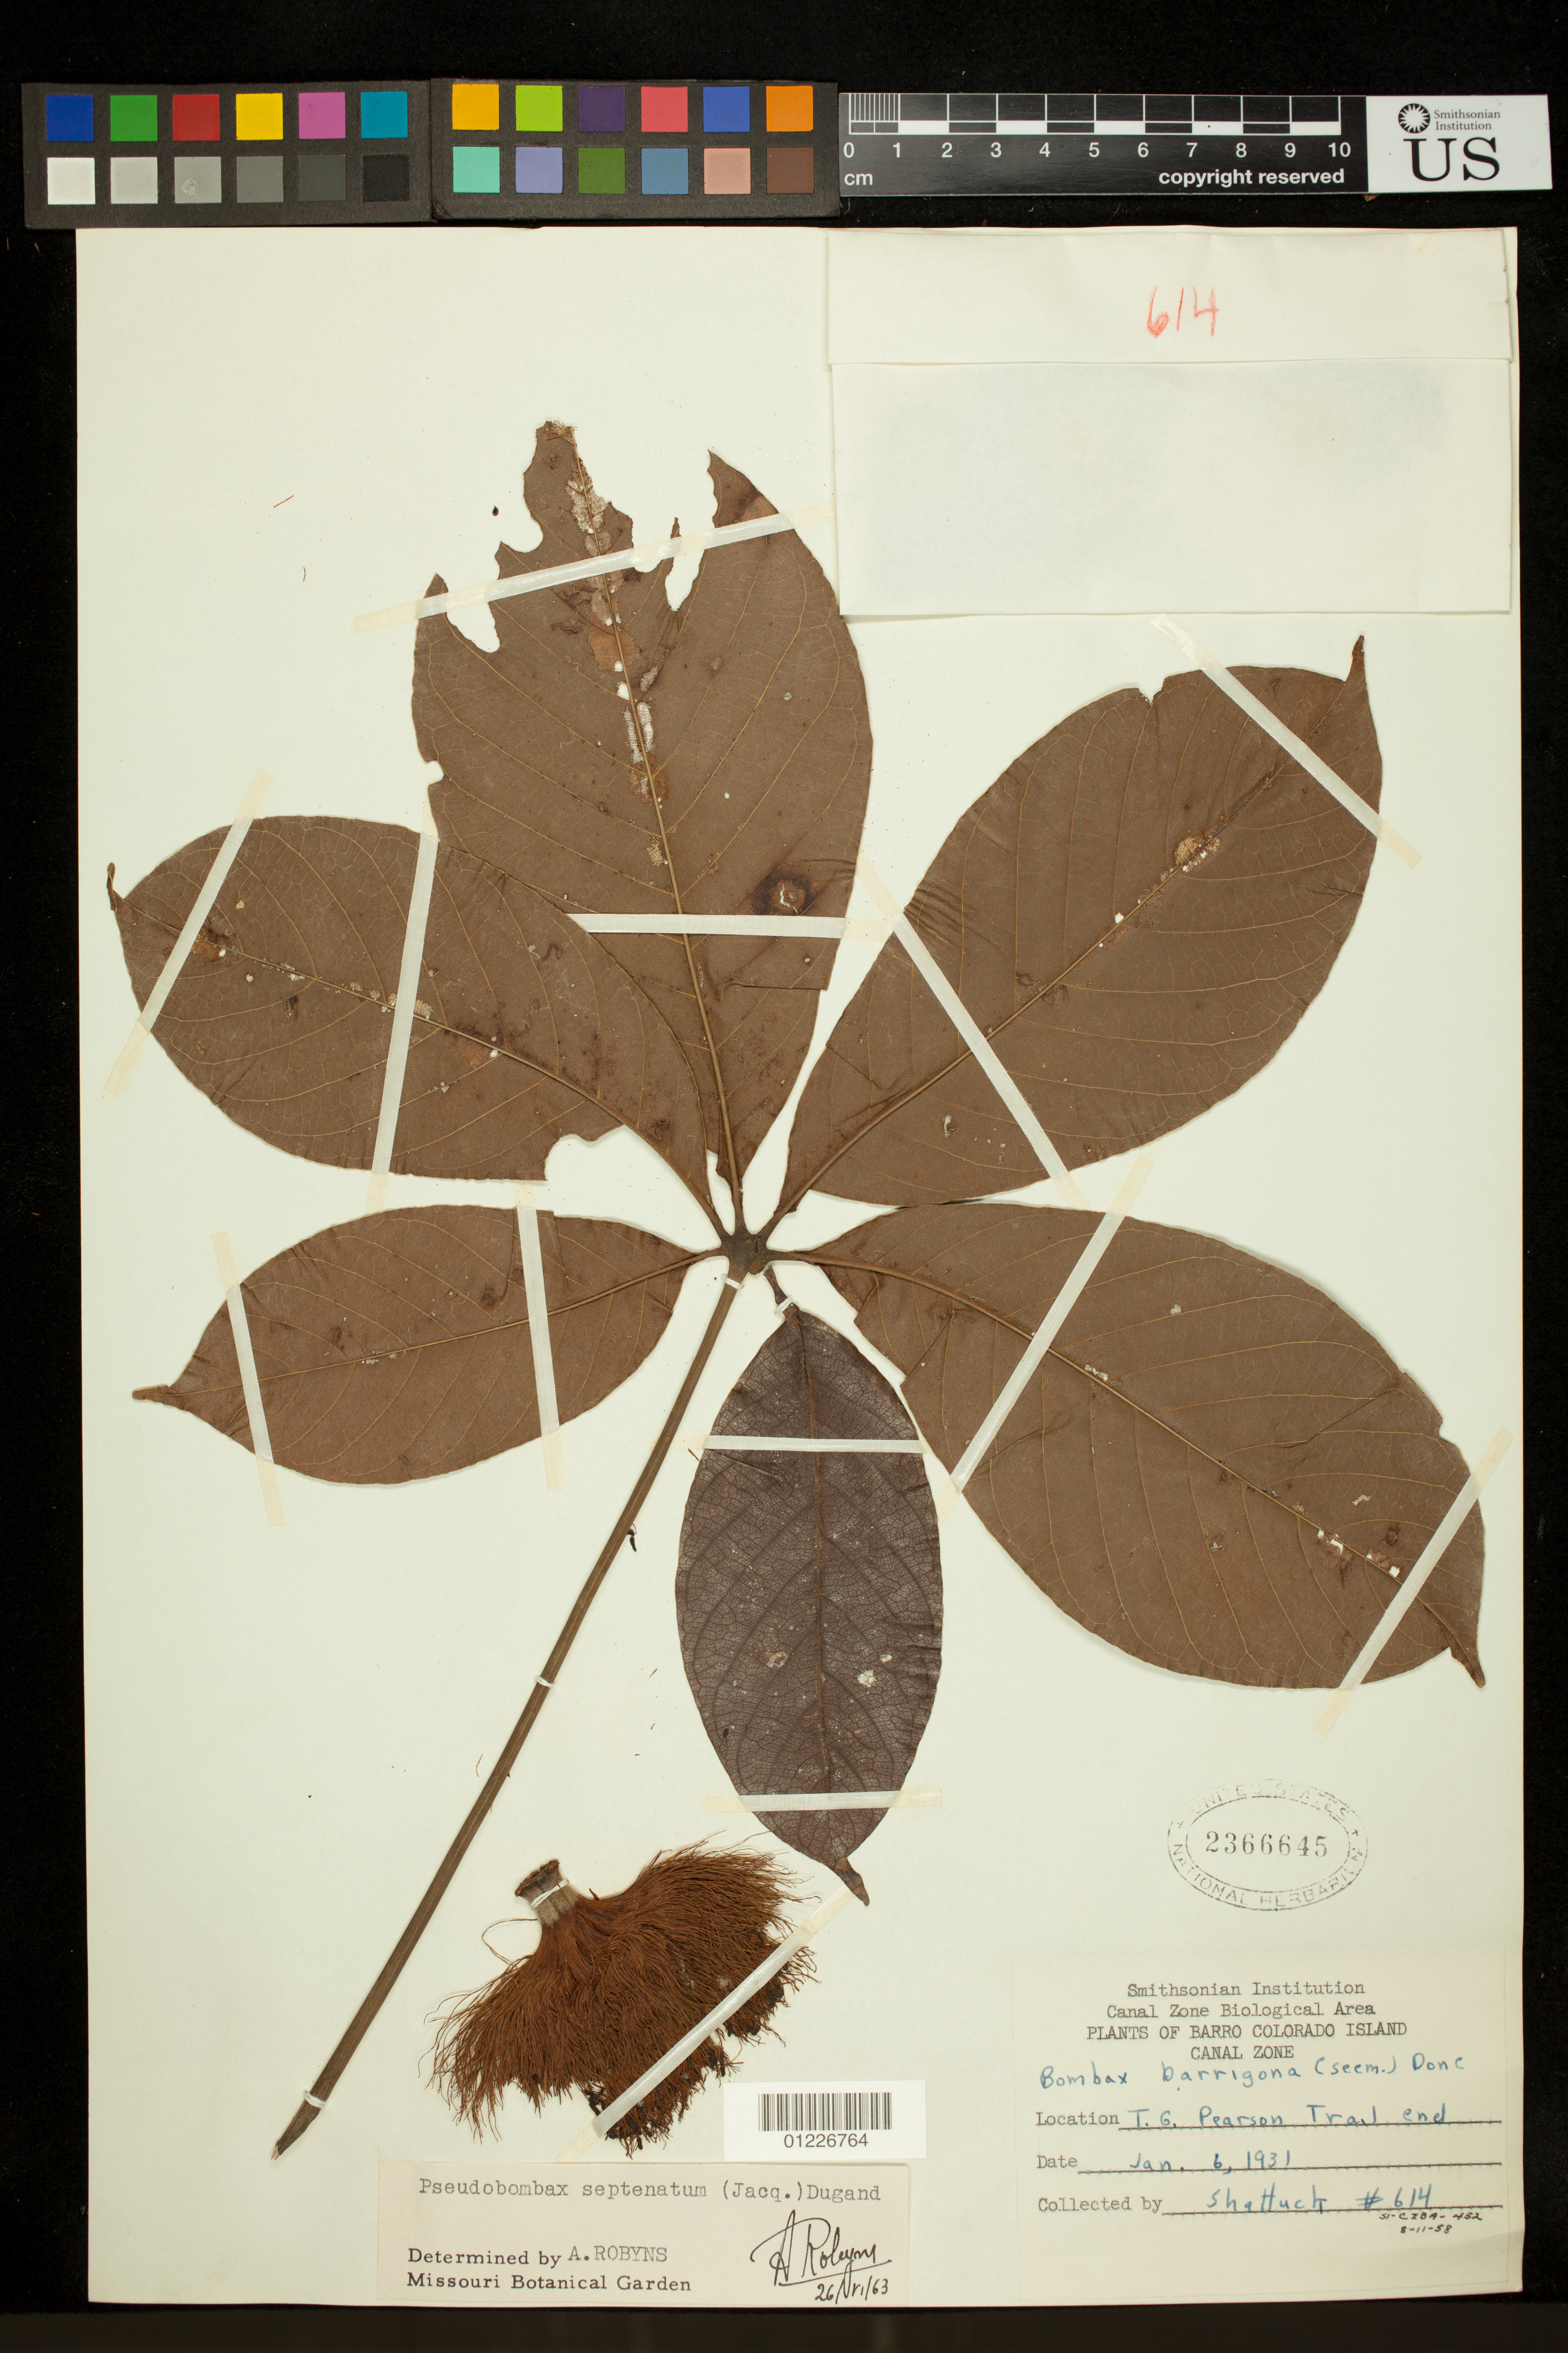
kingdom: Plantae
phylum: Tracheophyta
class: Magnoliopsida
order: Malvales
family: Malvaceae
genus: Pseudobombax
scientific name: Pseudobombax septenatum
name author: (Jacq.) Dugand G.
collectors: Shattuck, --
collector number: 614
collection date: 1931-01-06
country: Panama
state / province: Panamá Oeste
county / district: Canal Zone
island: Barro Colorado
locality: T.G. Pearson Trail end, Canal Zone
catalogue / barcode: US 2366645